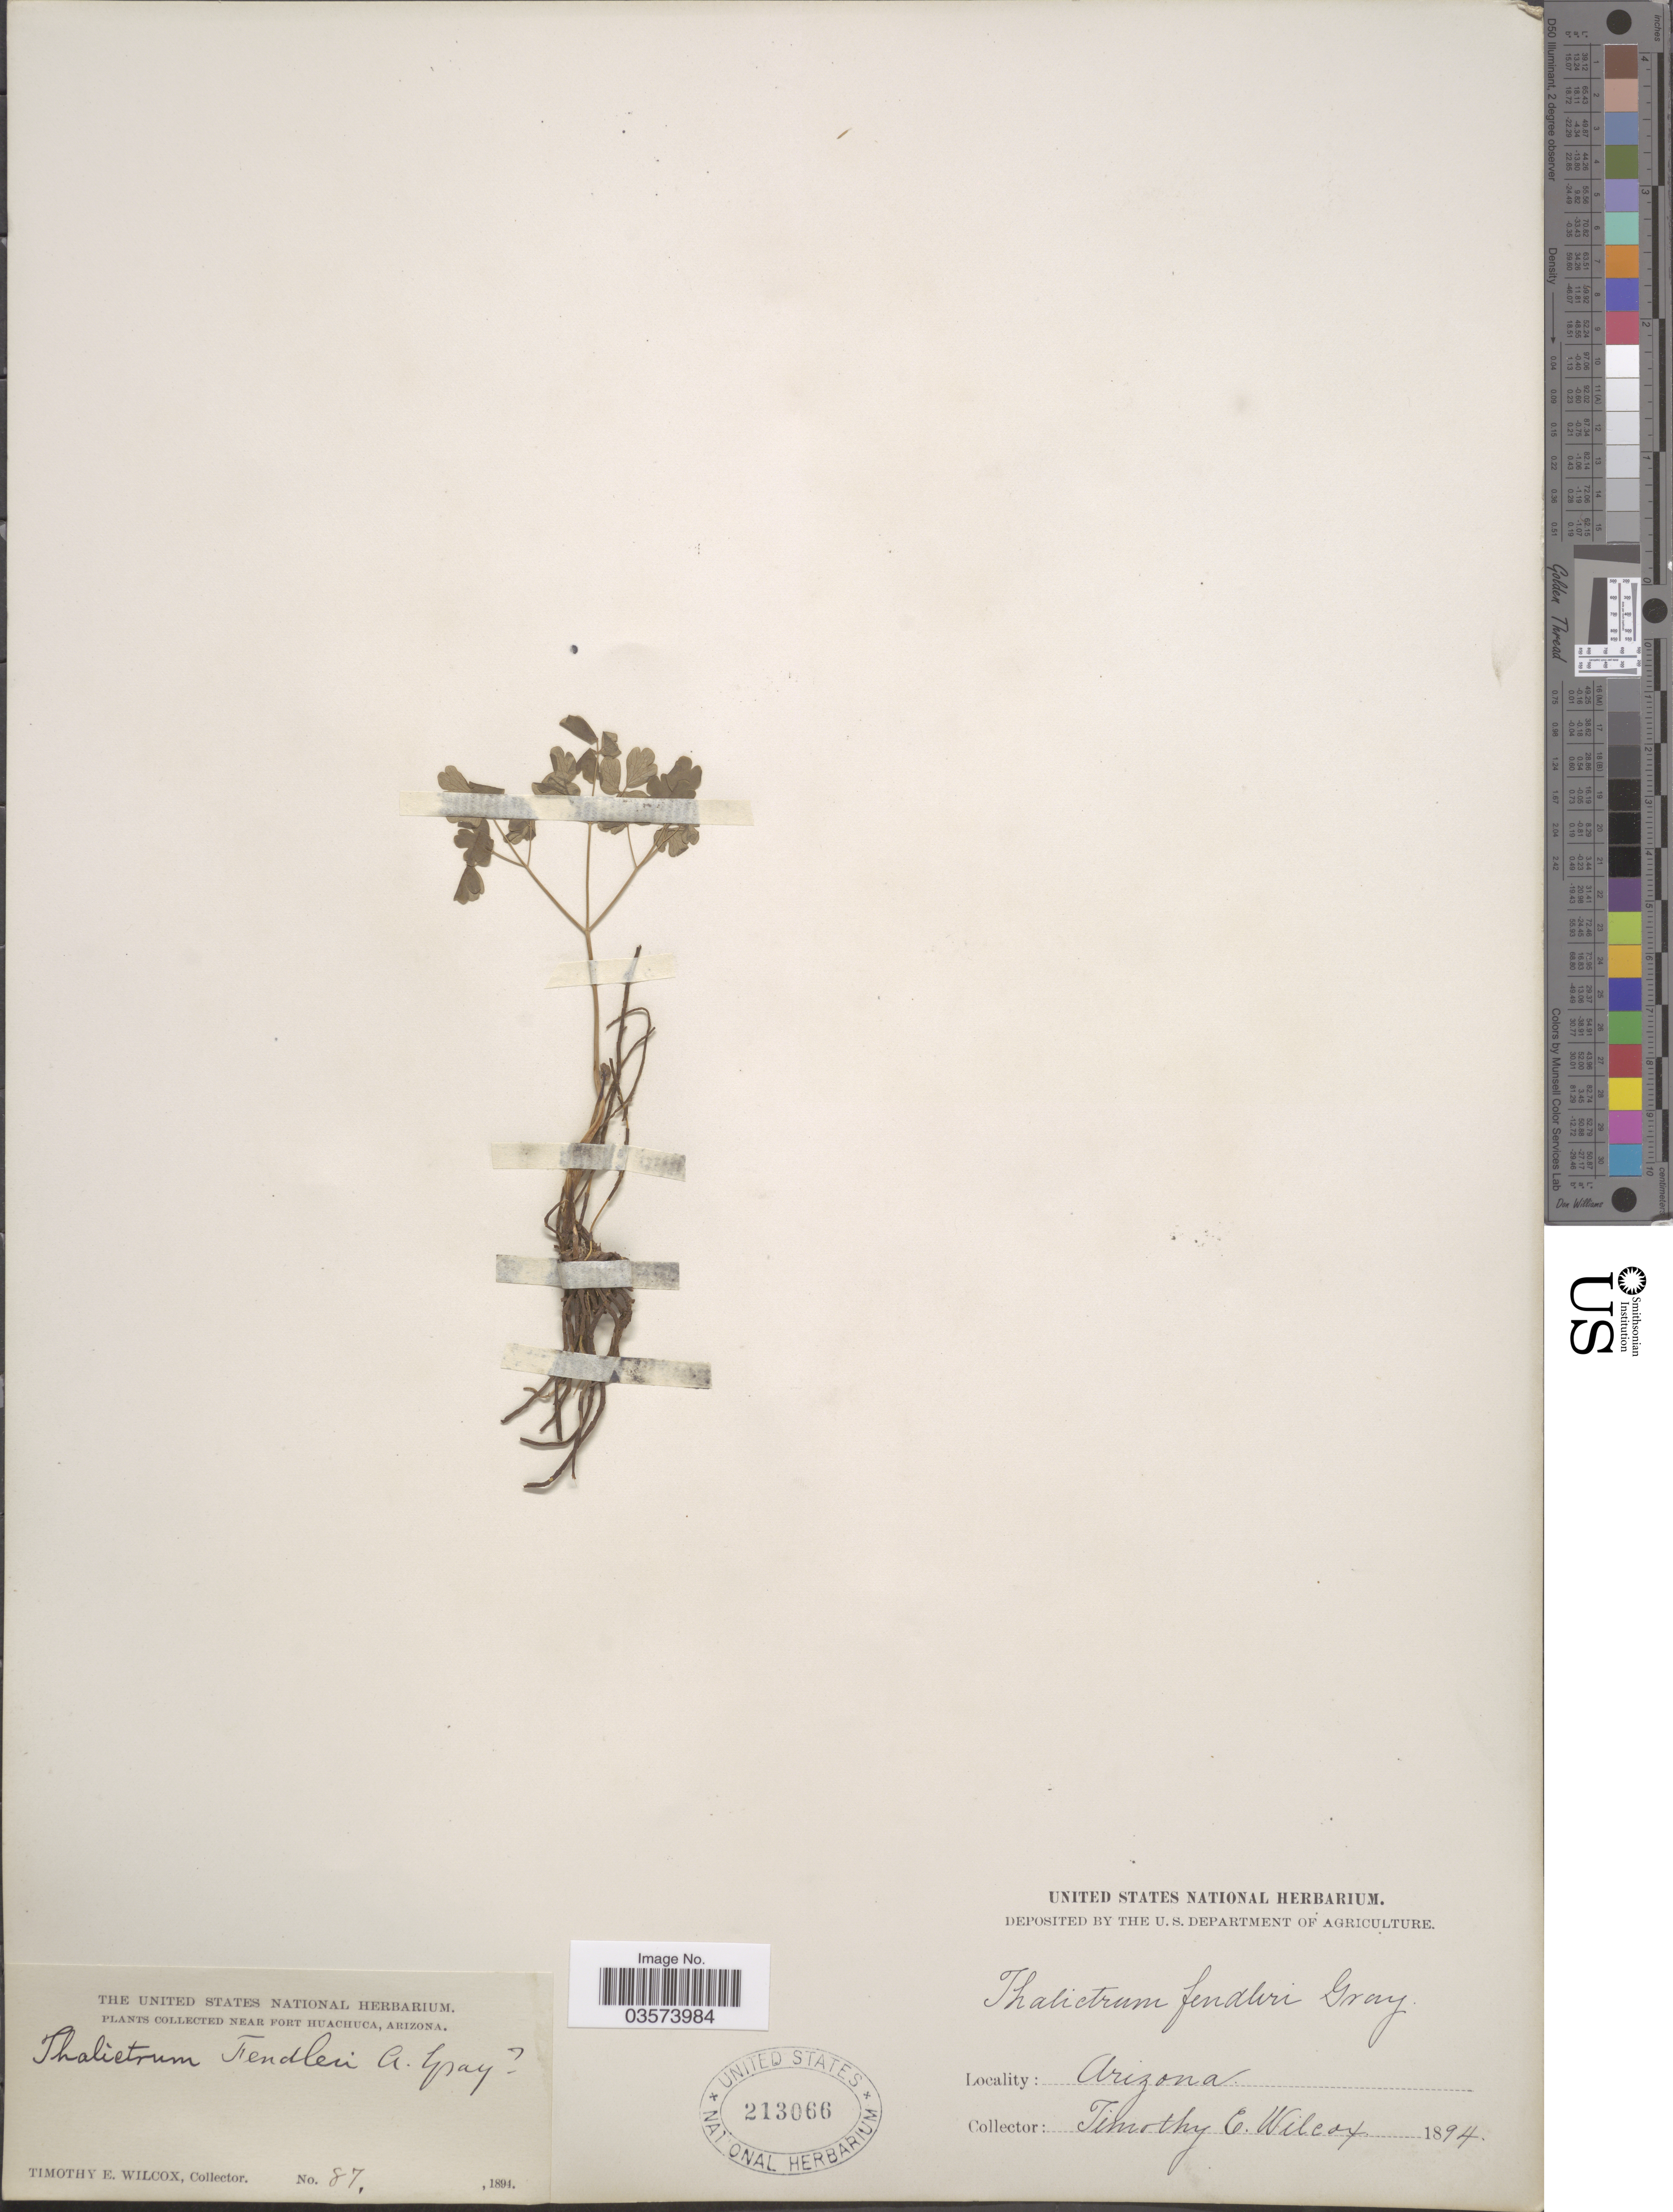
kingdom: Plantae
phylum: Tracheophyta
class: Magnoliopsida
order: Ranunculales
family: Ranunculaceae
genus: Thalictrum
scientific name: Thalictrum fendleri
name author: Engelm. ex A. Gray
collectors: T. E. Wilcox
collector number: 87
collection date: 1894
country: United States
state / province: Arizona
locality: Near Fort Huachuca.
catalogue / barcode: US 213066